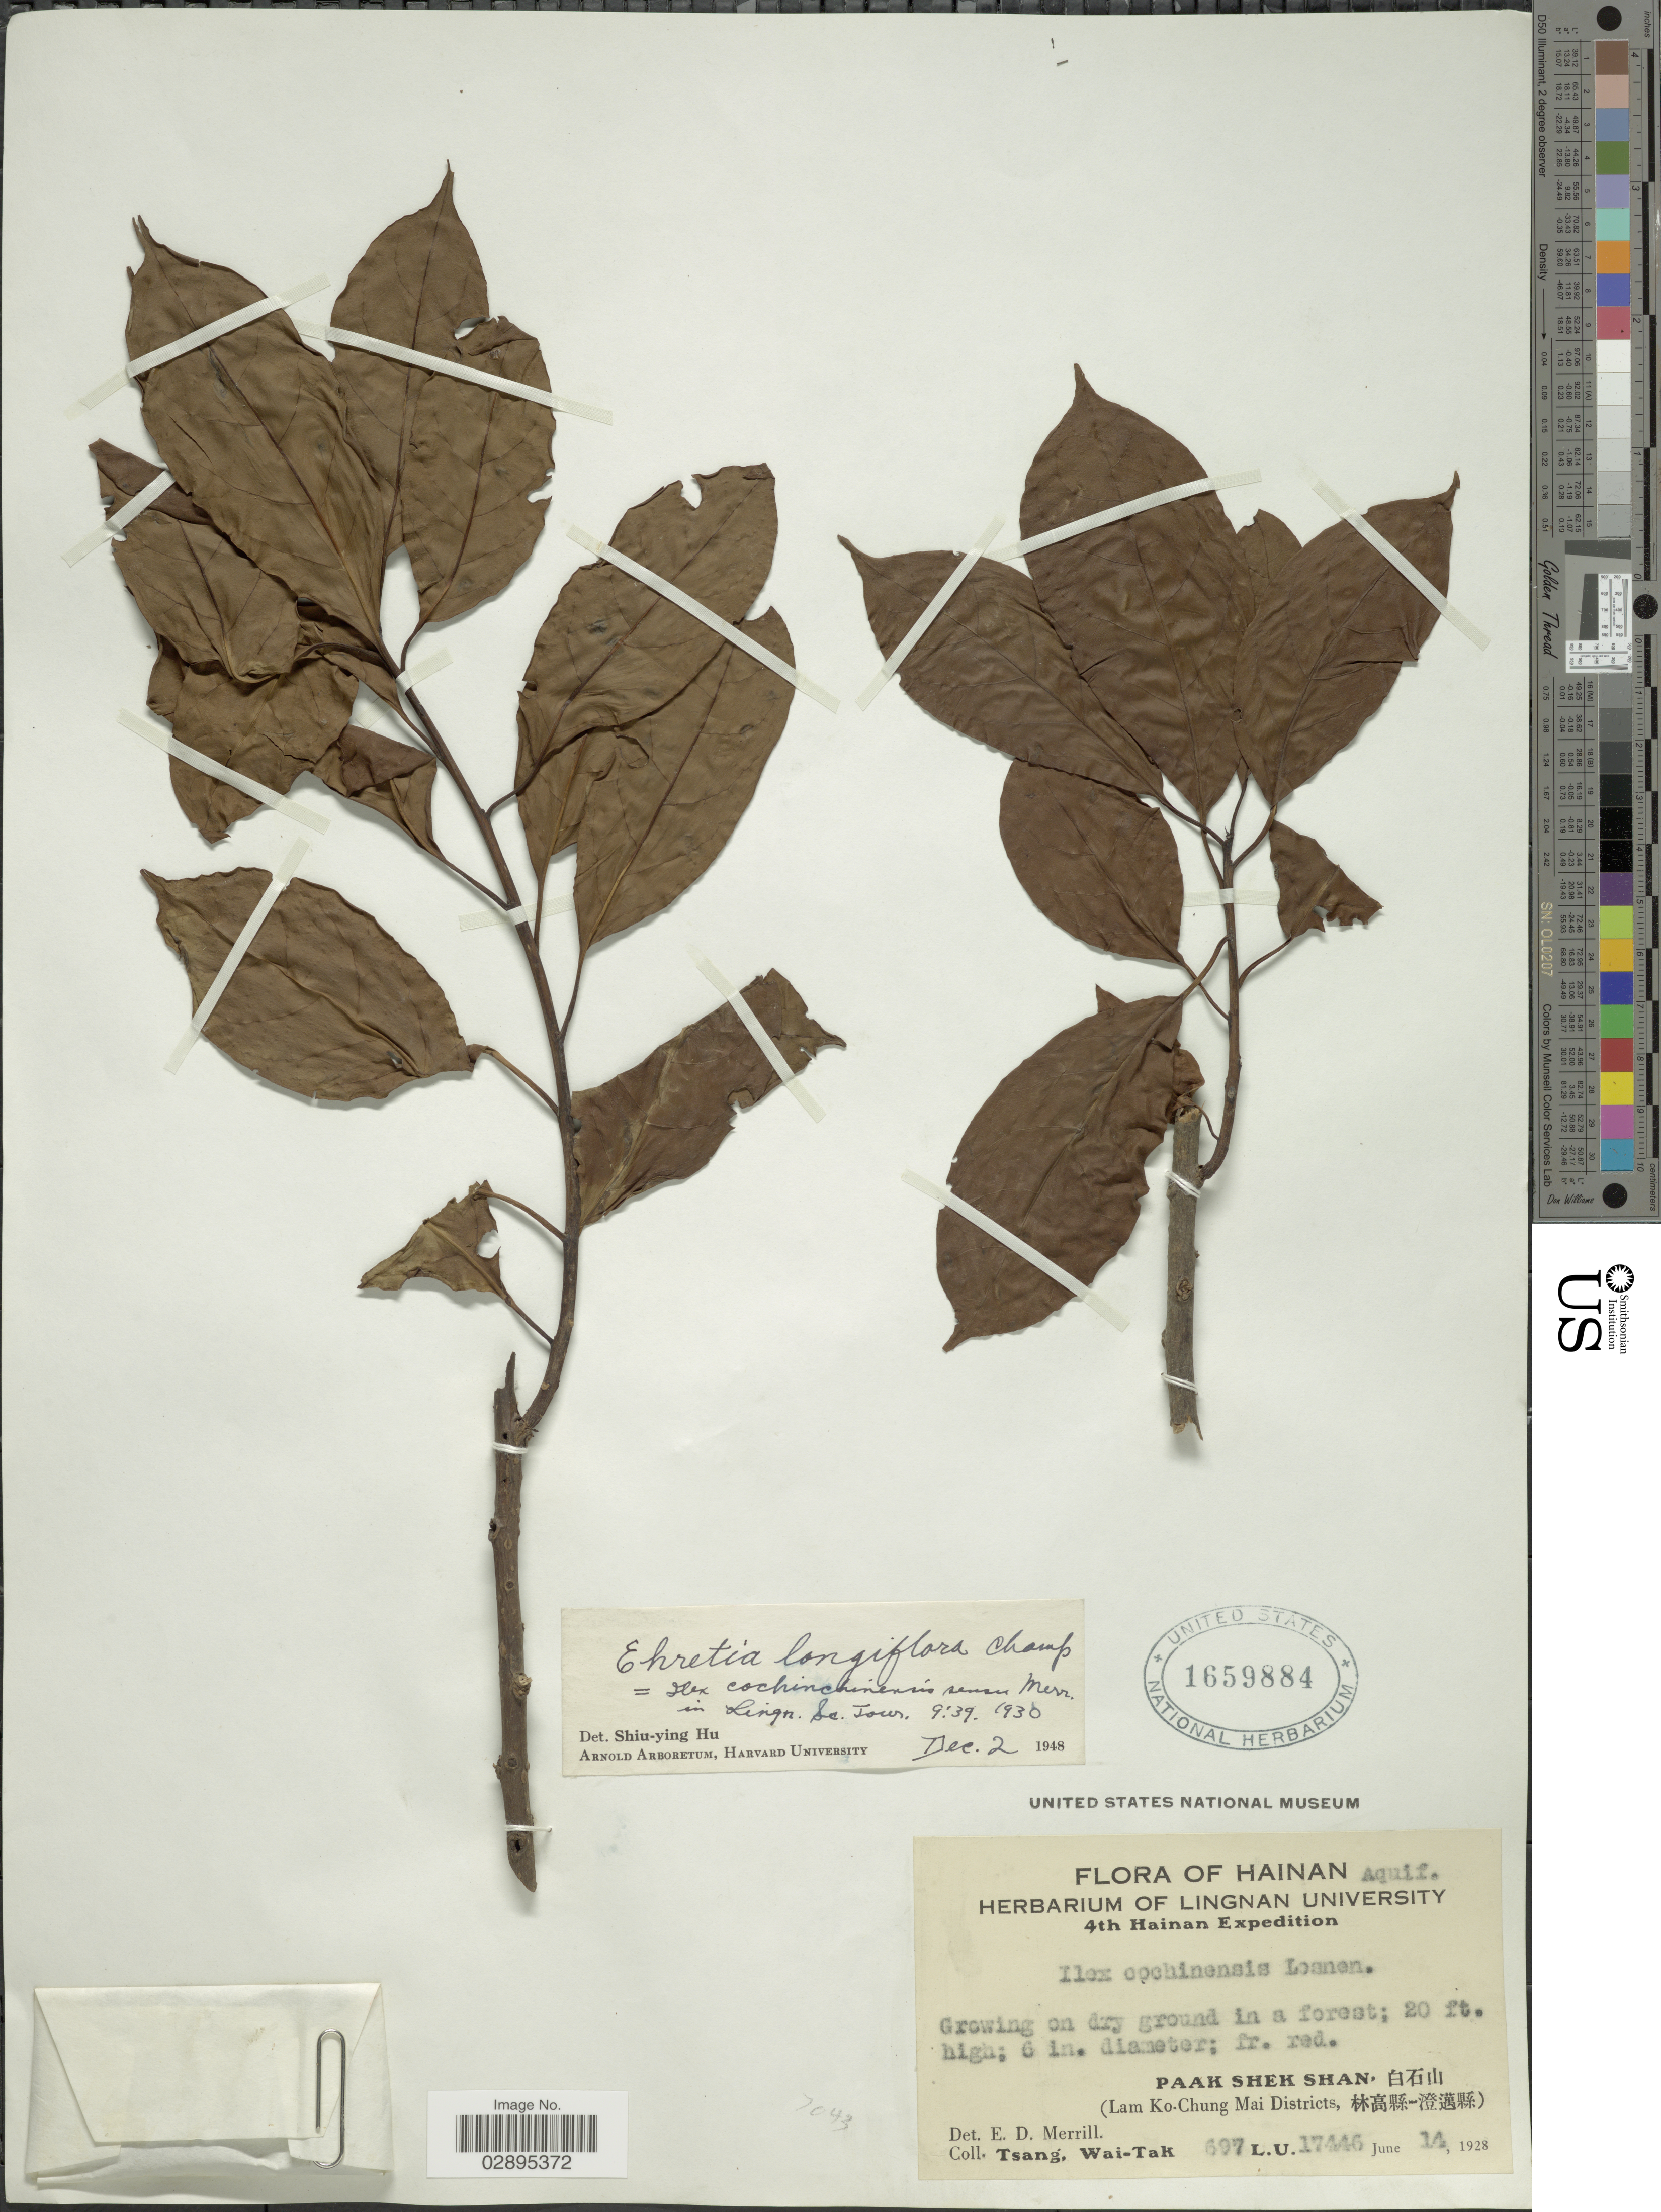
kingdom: Plantae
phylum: Tracheophyta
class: Magnoliopsida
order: Boraginales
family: Ehretiaceae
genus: Ehretia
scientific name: Ehretia longiflora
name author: Champ. ex Benth.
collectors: W. T. Tsang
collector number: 697 L.U. 17446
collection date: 1928-06-14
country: China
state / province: Hainan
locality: Lam Ko-Chung Mai Districts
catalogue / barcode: US 1659884